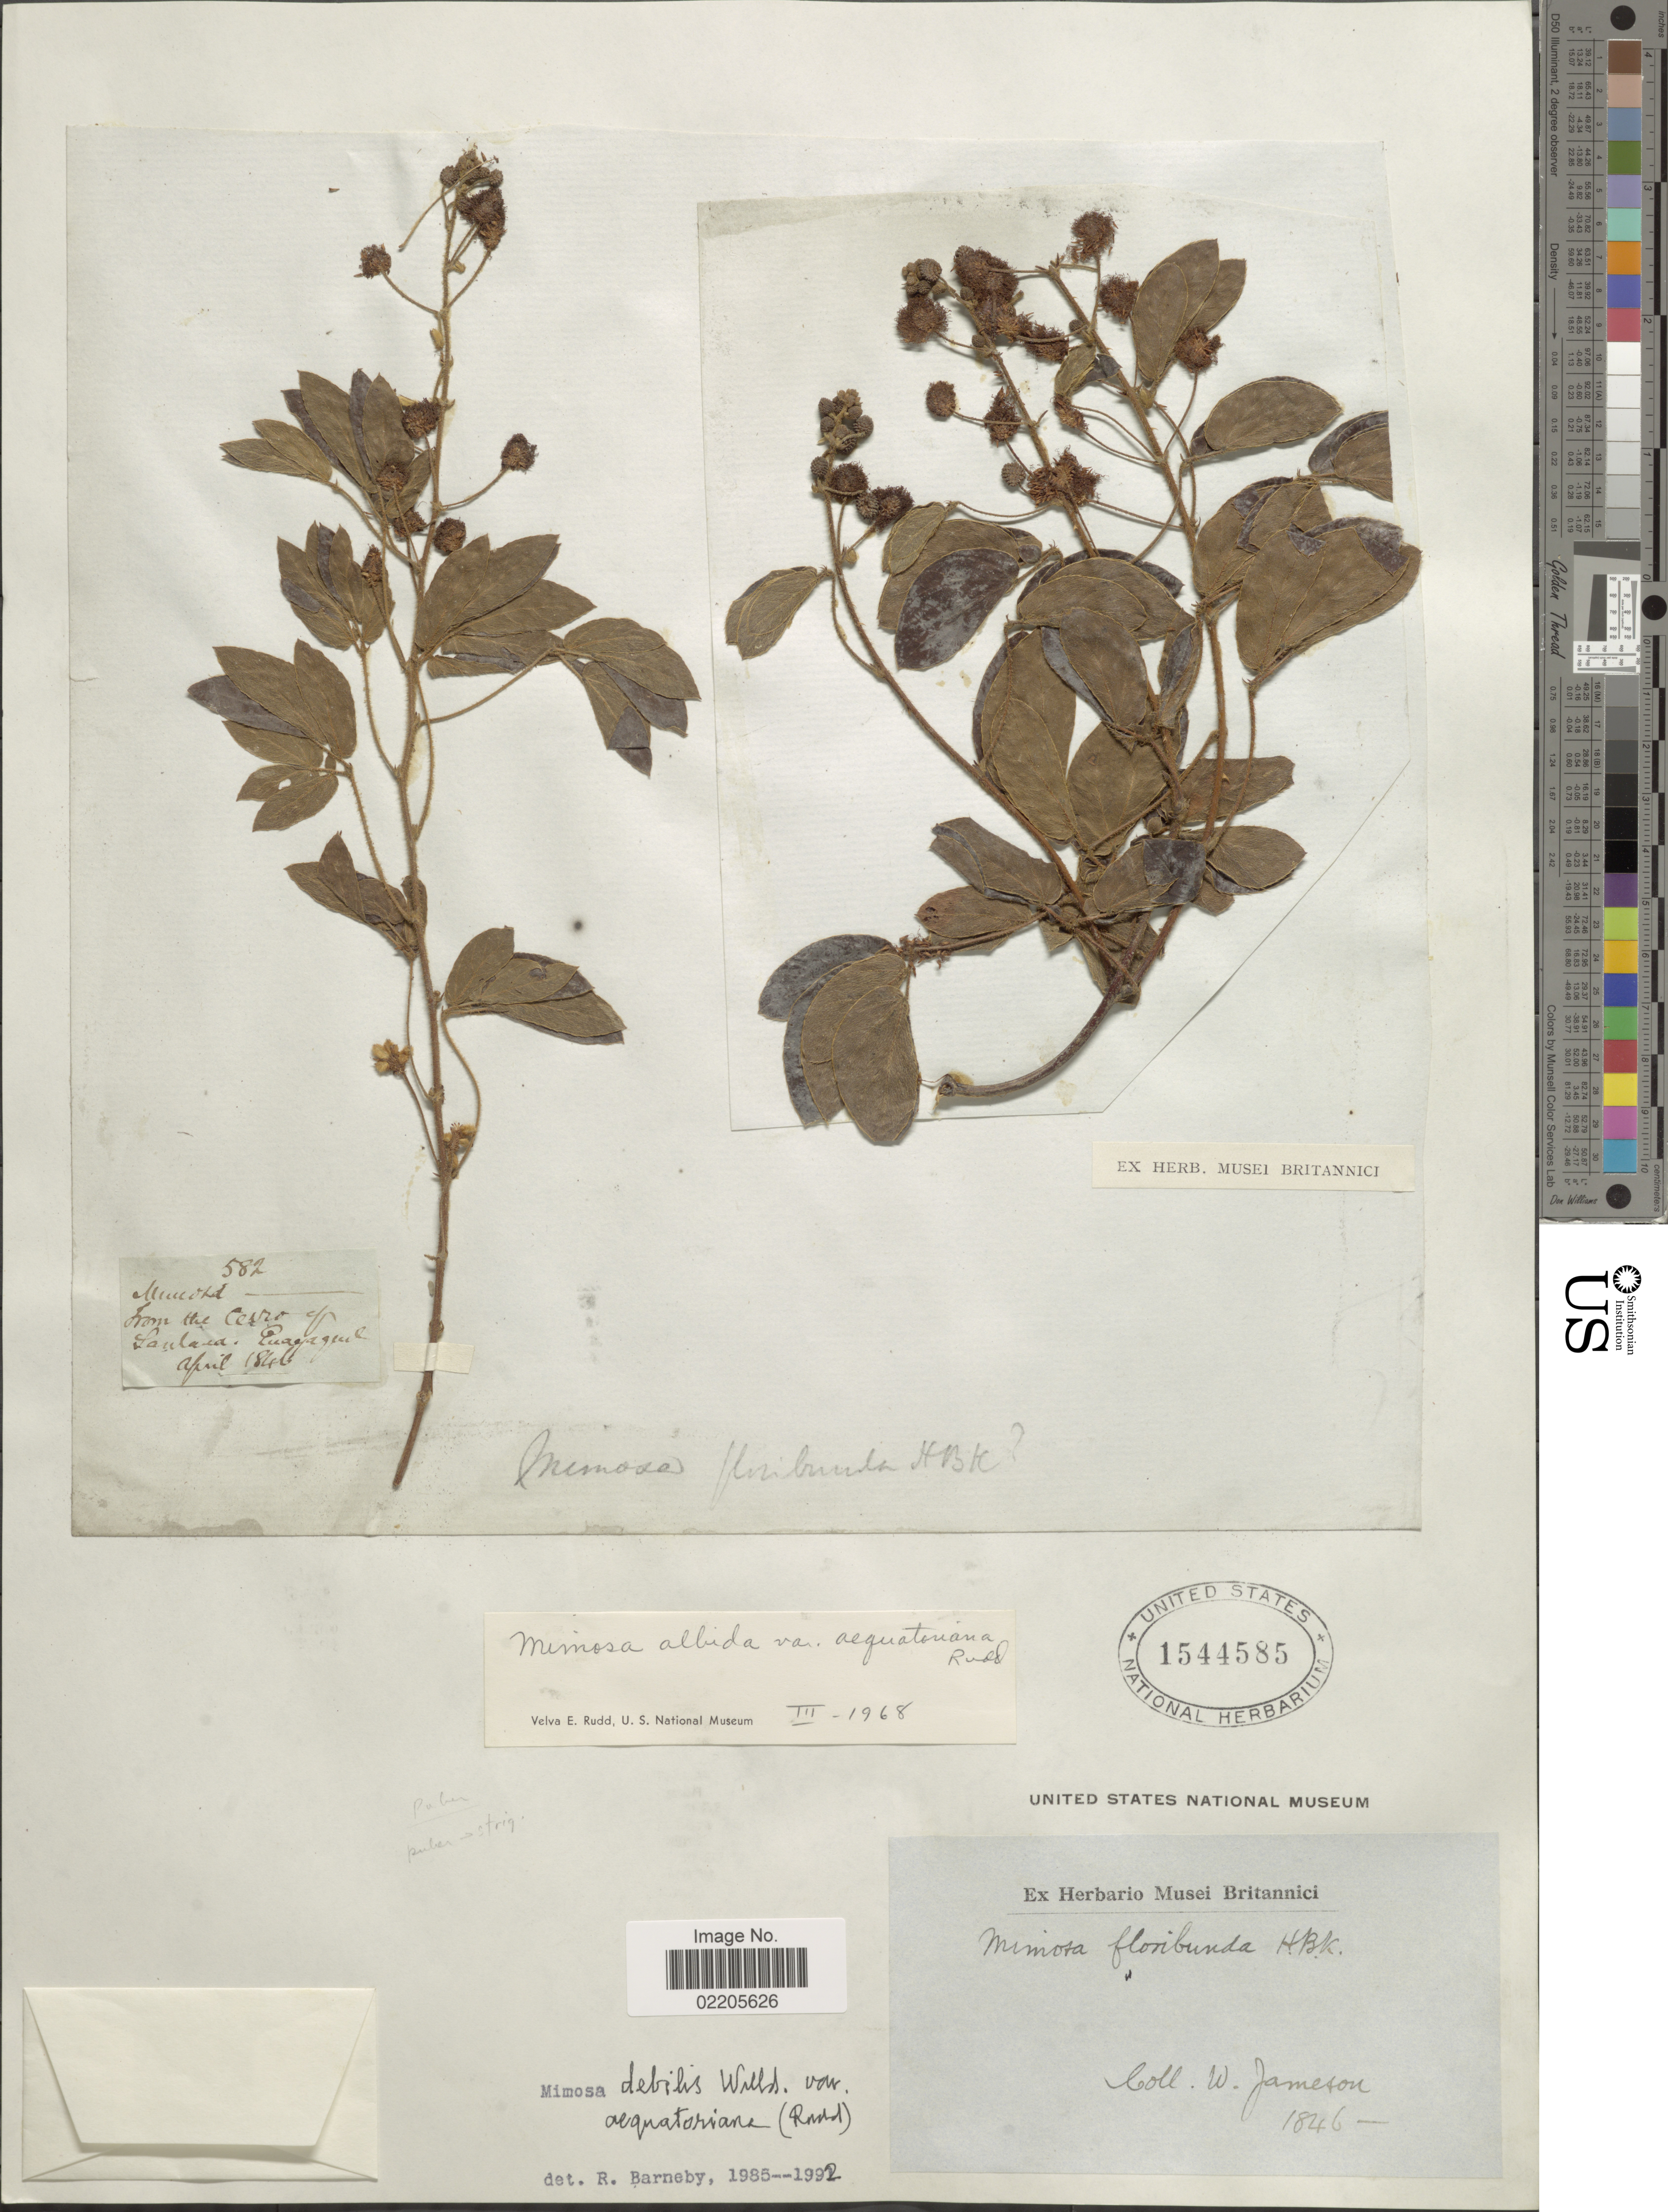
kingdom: Plantae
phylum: Tracheophyta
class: Magnoliopsida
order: Fabales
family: Fabaceae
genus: Mimosa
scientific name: Mimosa debilis var. aequatoriana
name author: (Rudd) Barneby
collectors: W. Jameson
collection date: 1846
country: Ecuador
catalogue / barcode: US 1544585